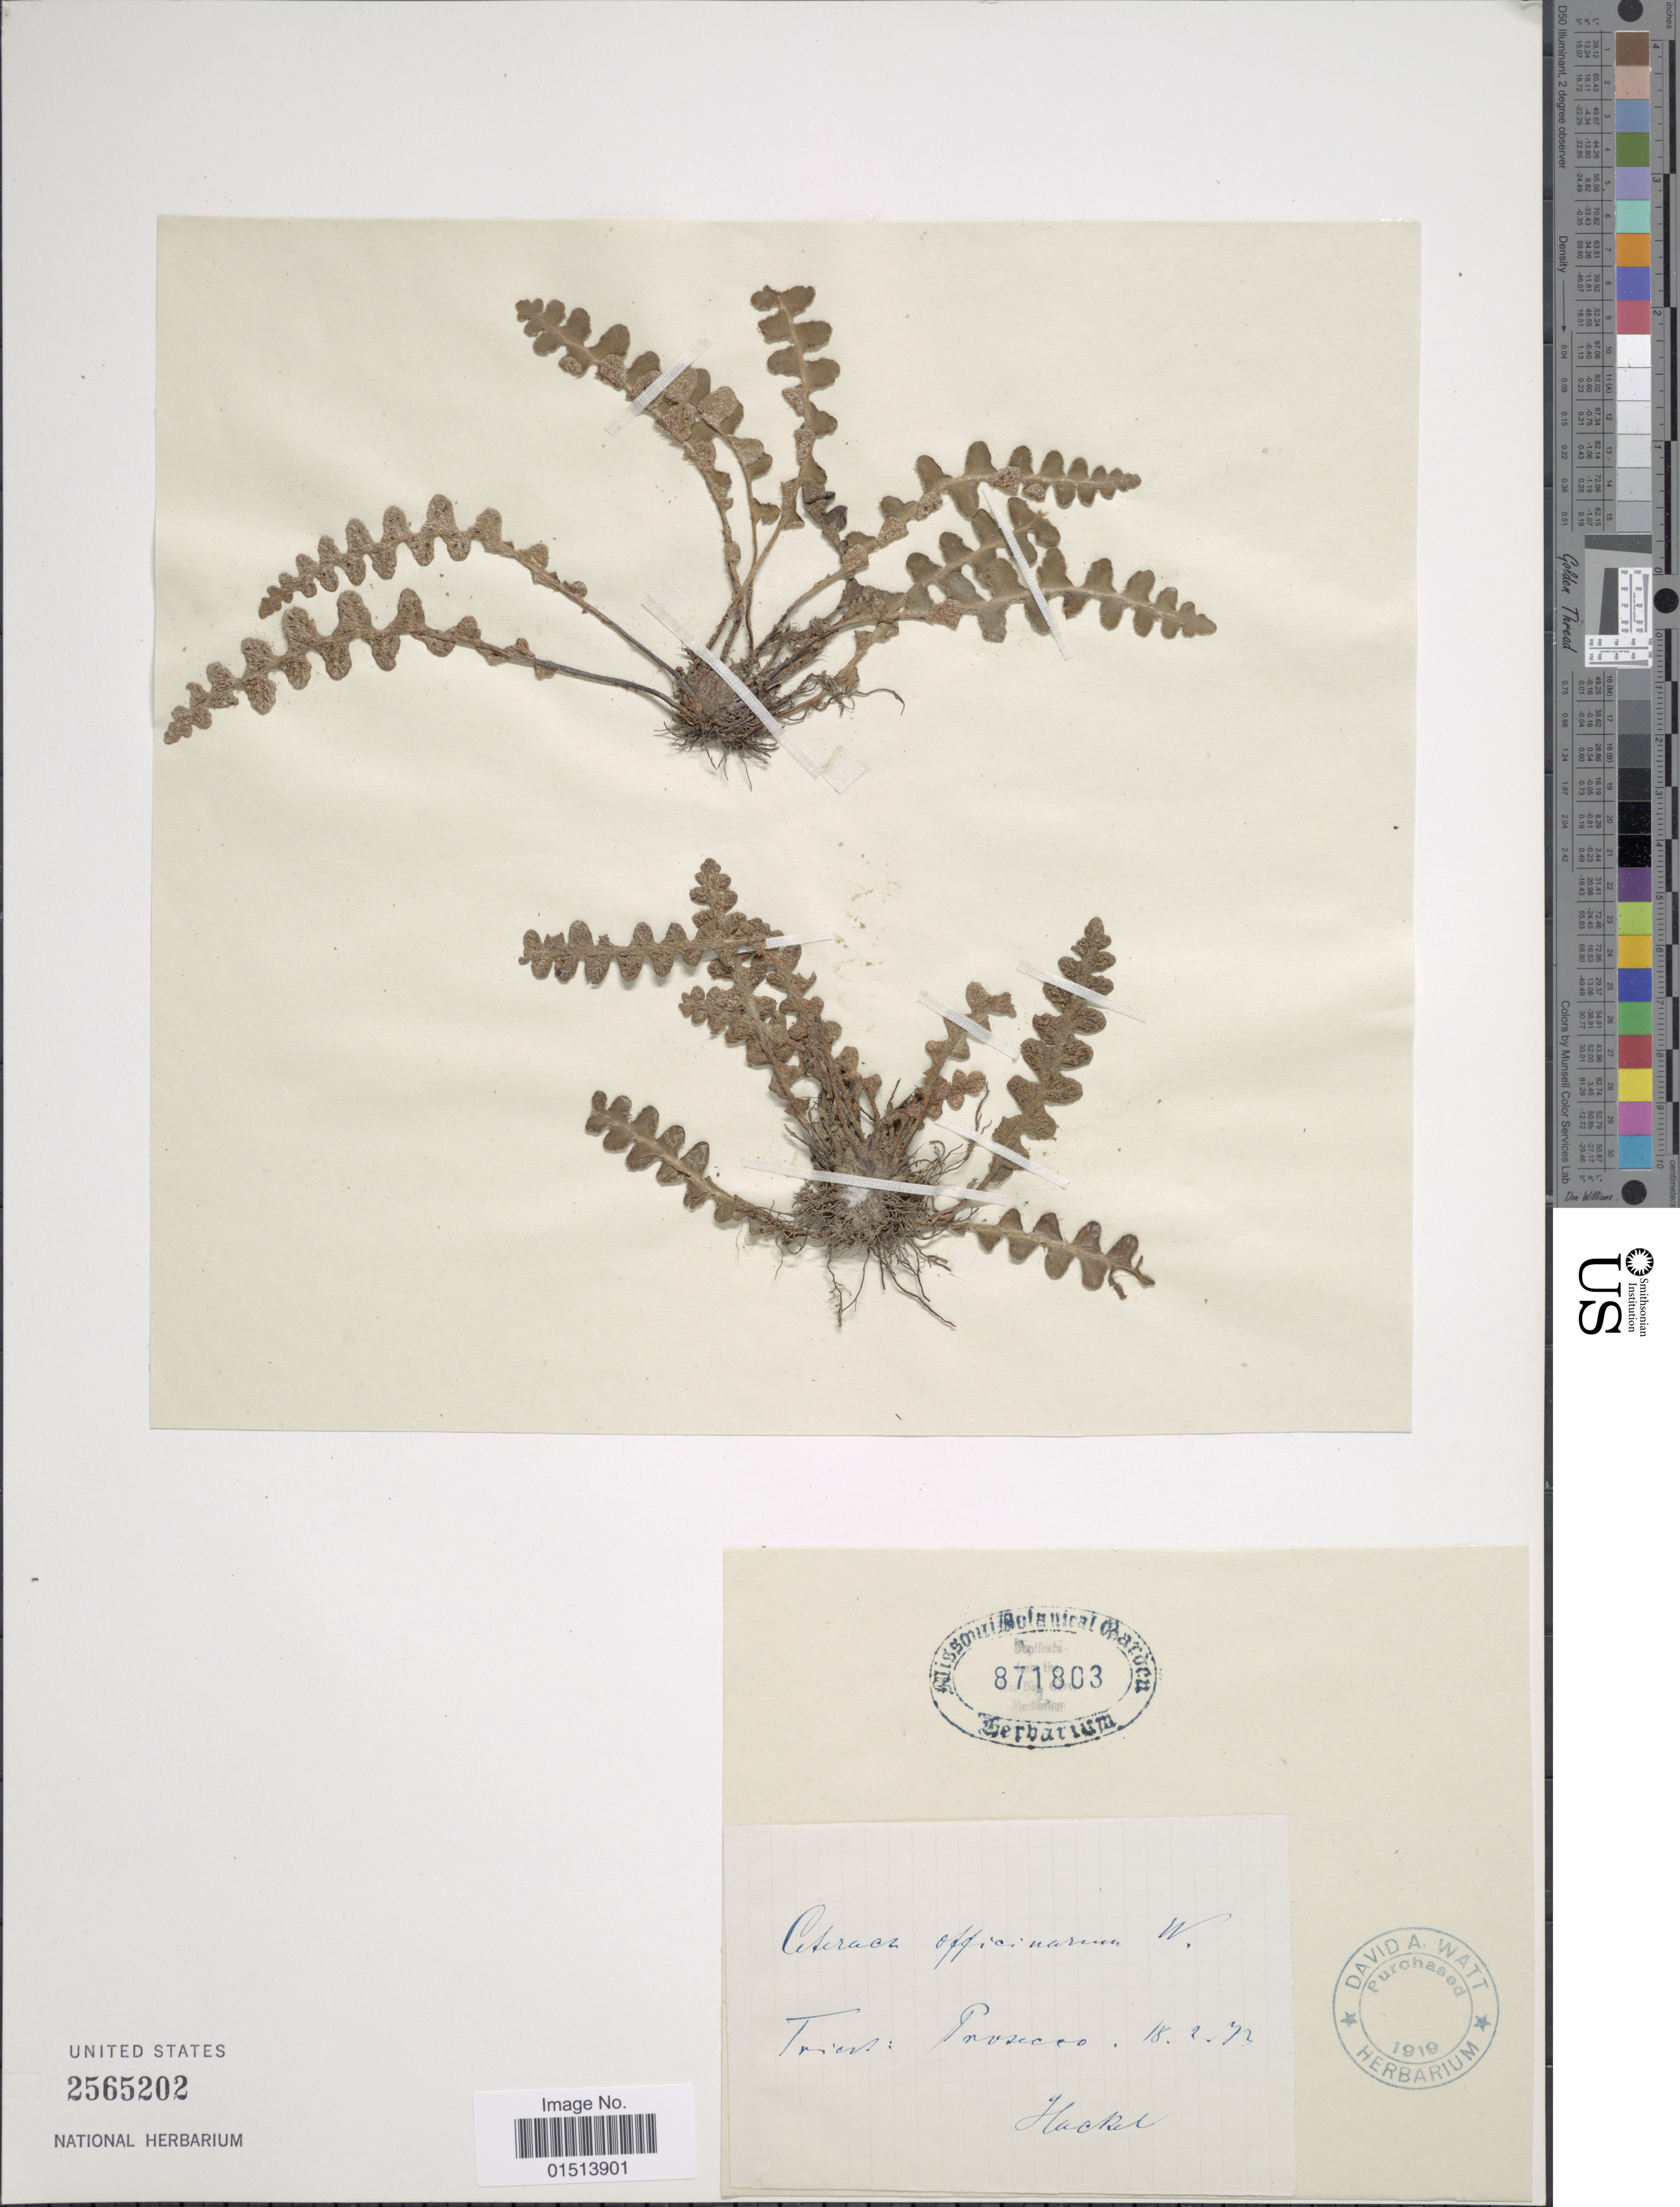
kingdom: Plantae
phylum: Tracheophyta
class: Polypodiopsida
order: Polypodiales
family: Aspleniaceae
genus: Asplenium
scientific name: Asplenium officinarum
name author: DC.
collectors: -. Hackel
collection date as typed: Transcribed d/m/y: 18/2/72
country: Italy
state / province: Friuli-Venezia Giulia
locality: Triest: Prosecco. [interpreted]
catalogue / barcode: US 2565202